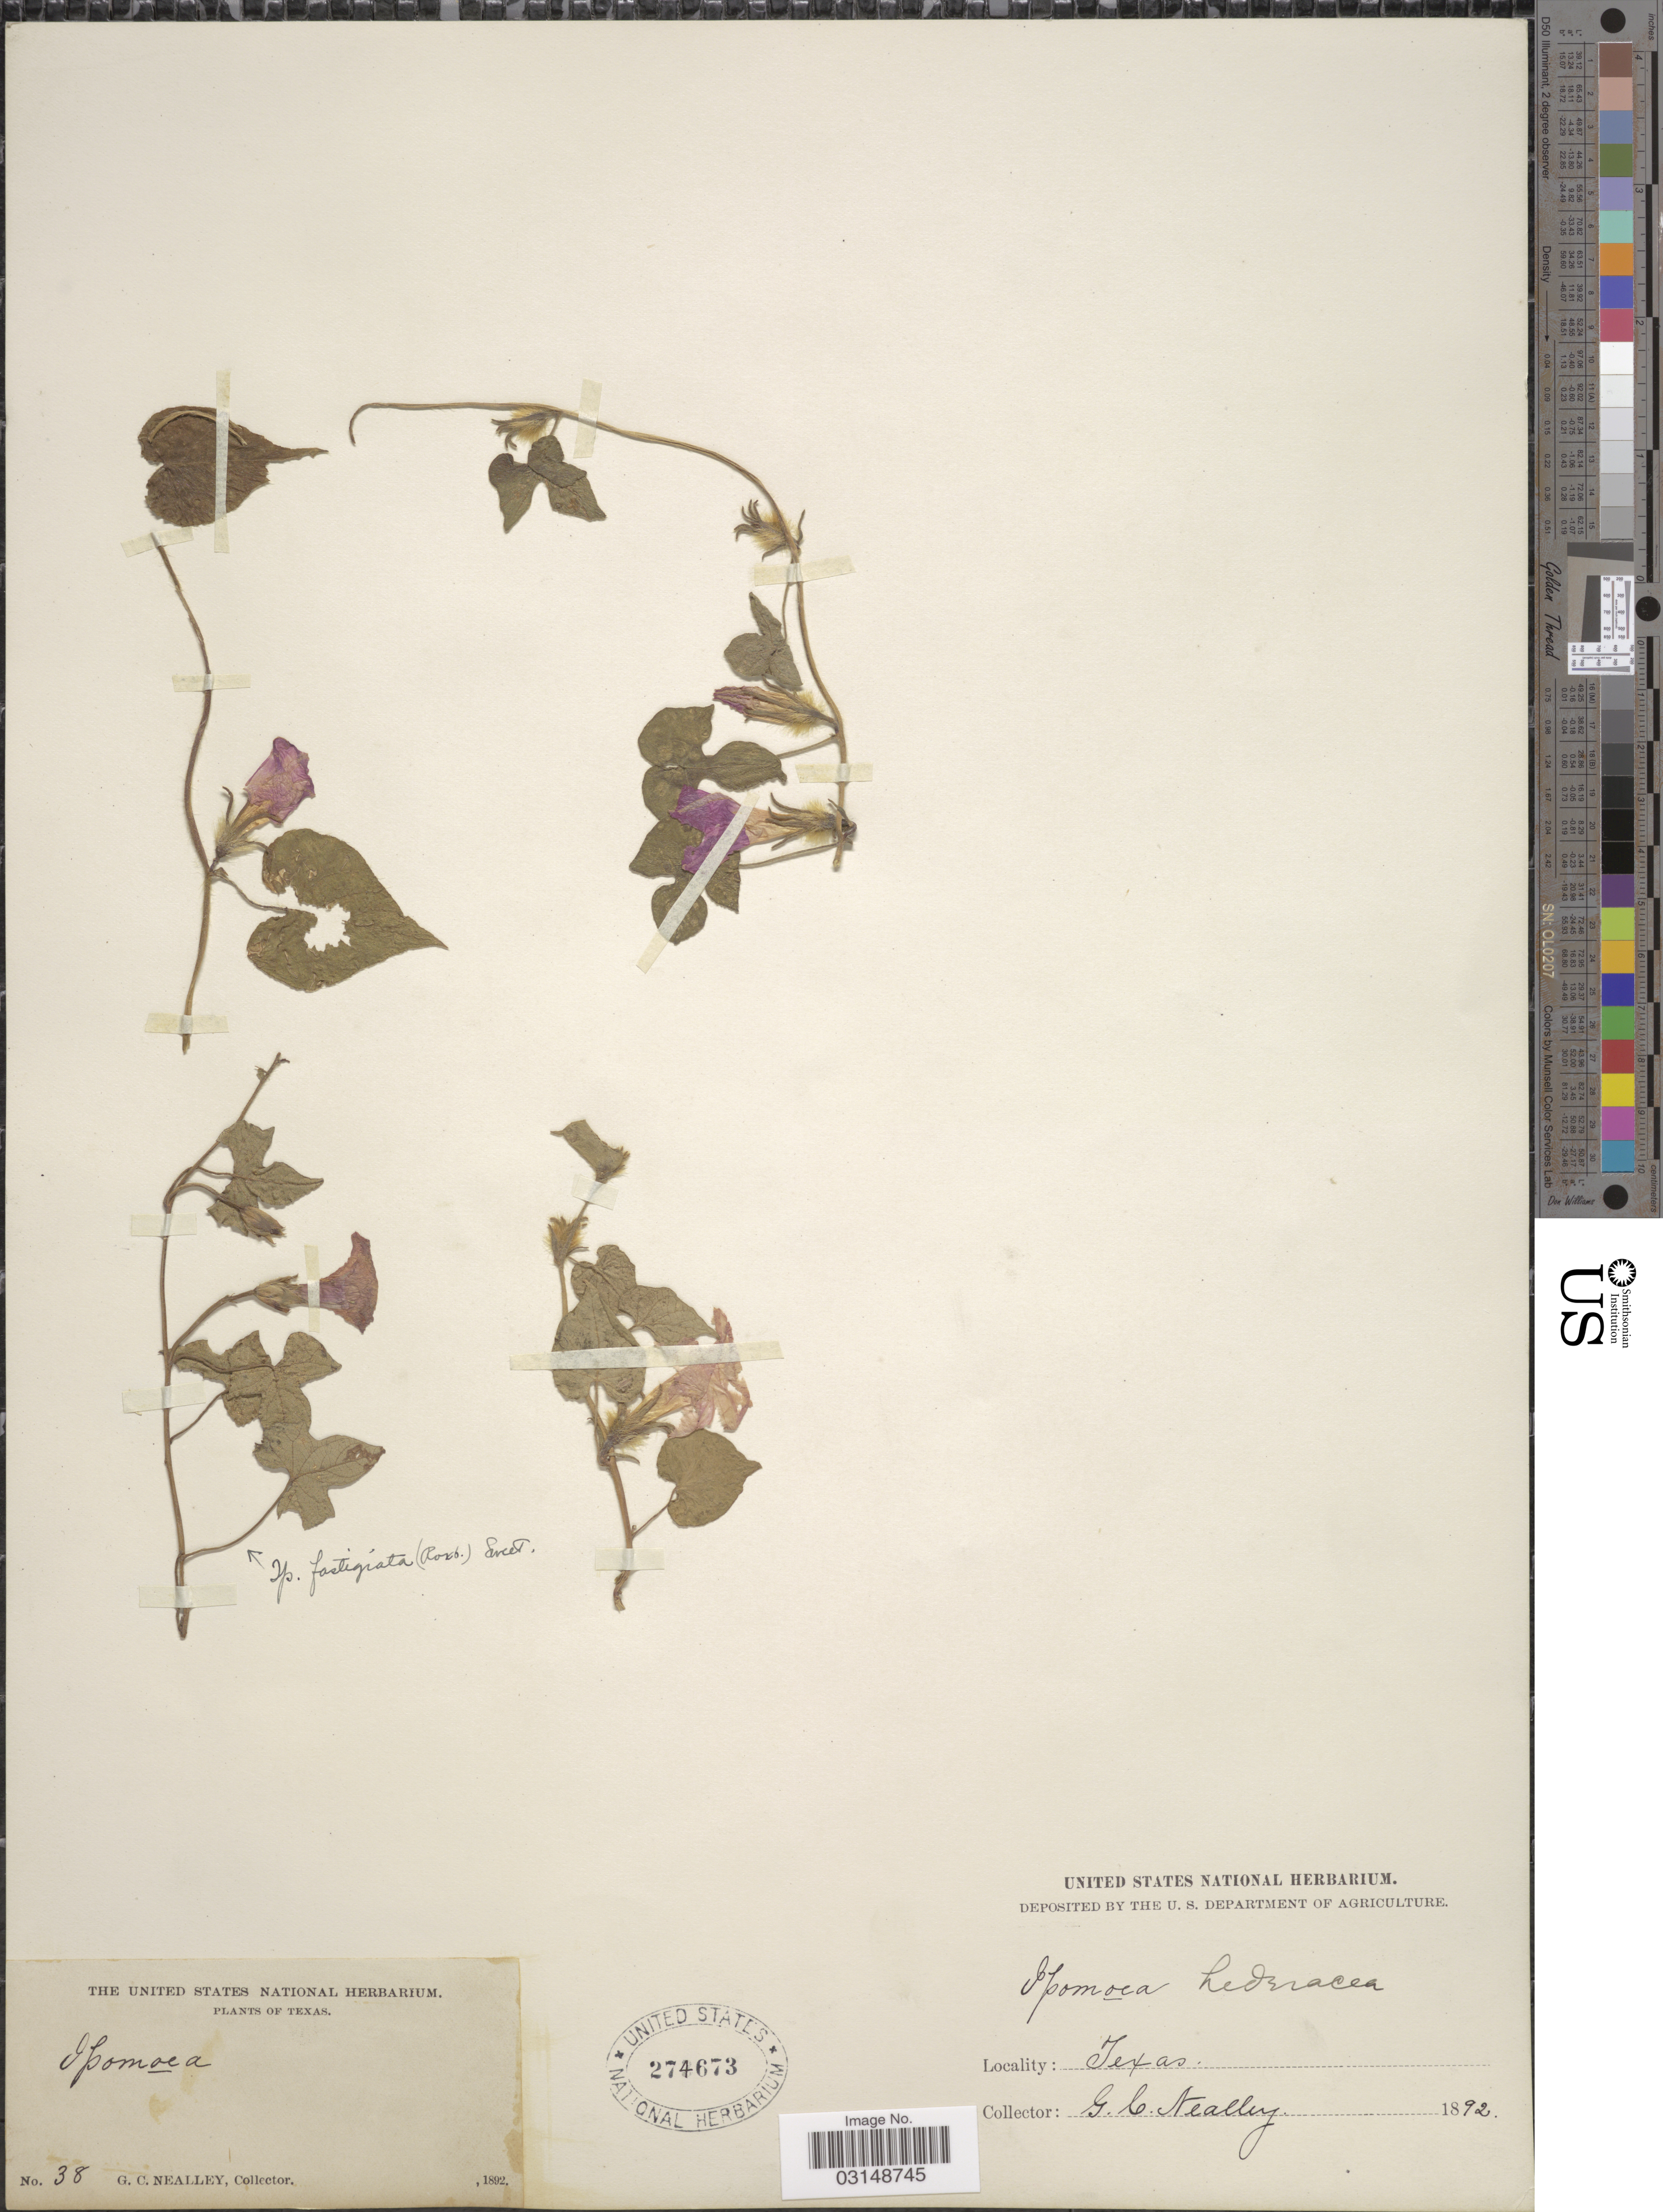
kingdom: Plantae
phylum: Tracheophyta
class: Magnoliopsida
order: Solanales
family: Convolvulaceae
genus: Ipomoea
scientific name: Ipomoea hederacea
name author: Jacq.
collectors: G. C. Nealley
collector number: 38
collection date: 1892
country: United States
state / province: Texas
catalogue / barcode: US 274673